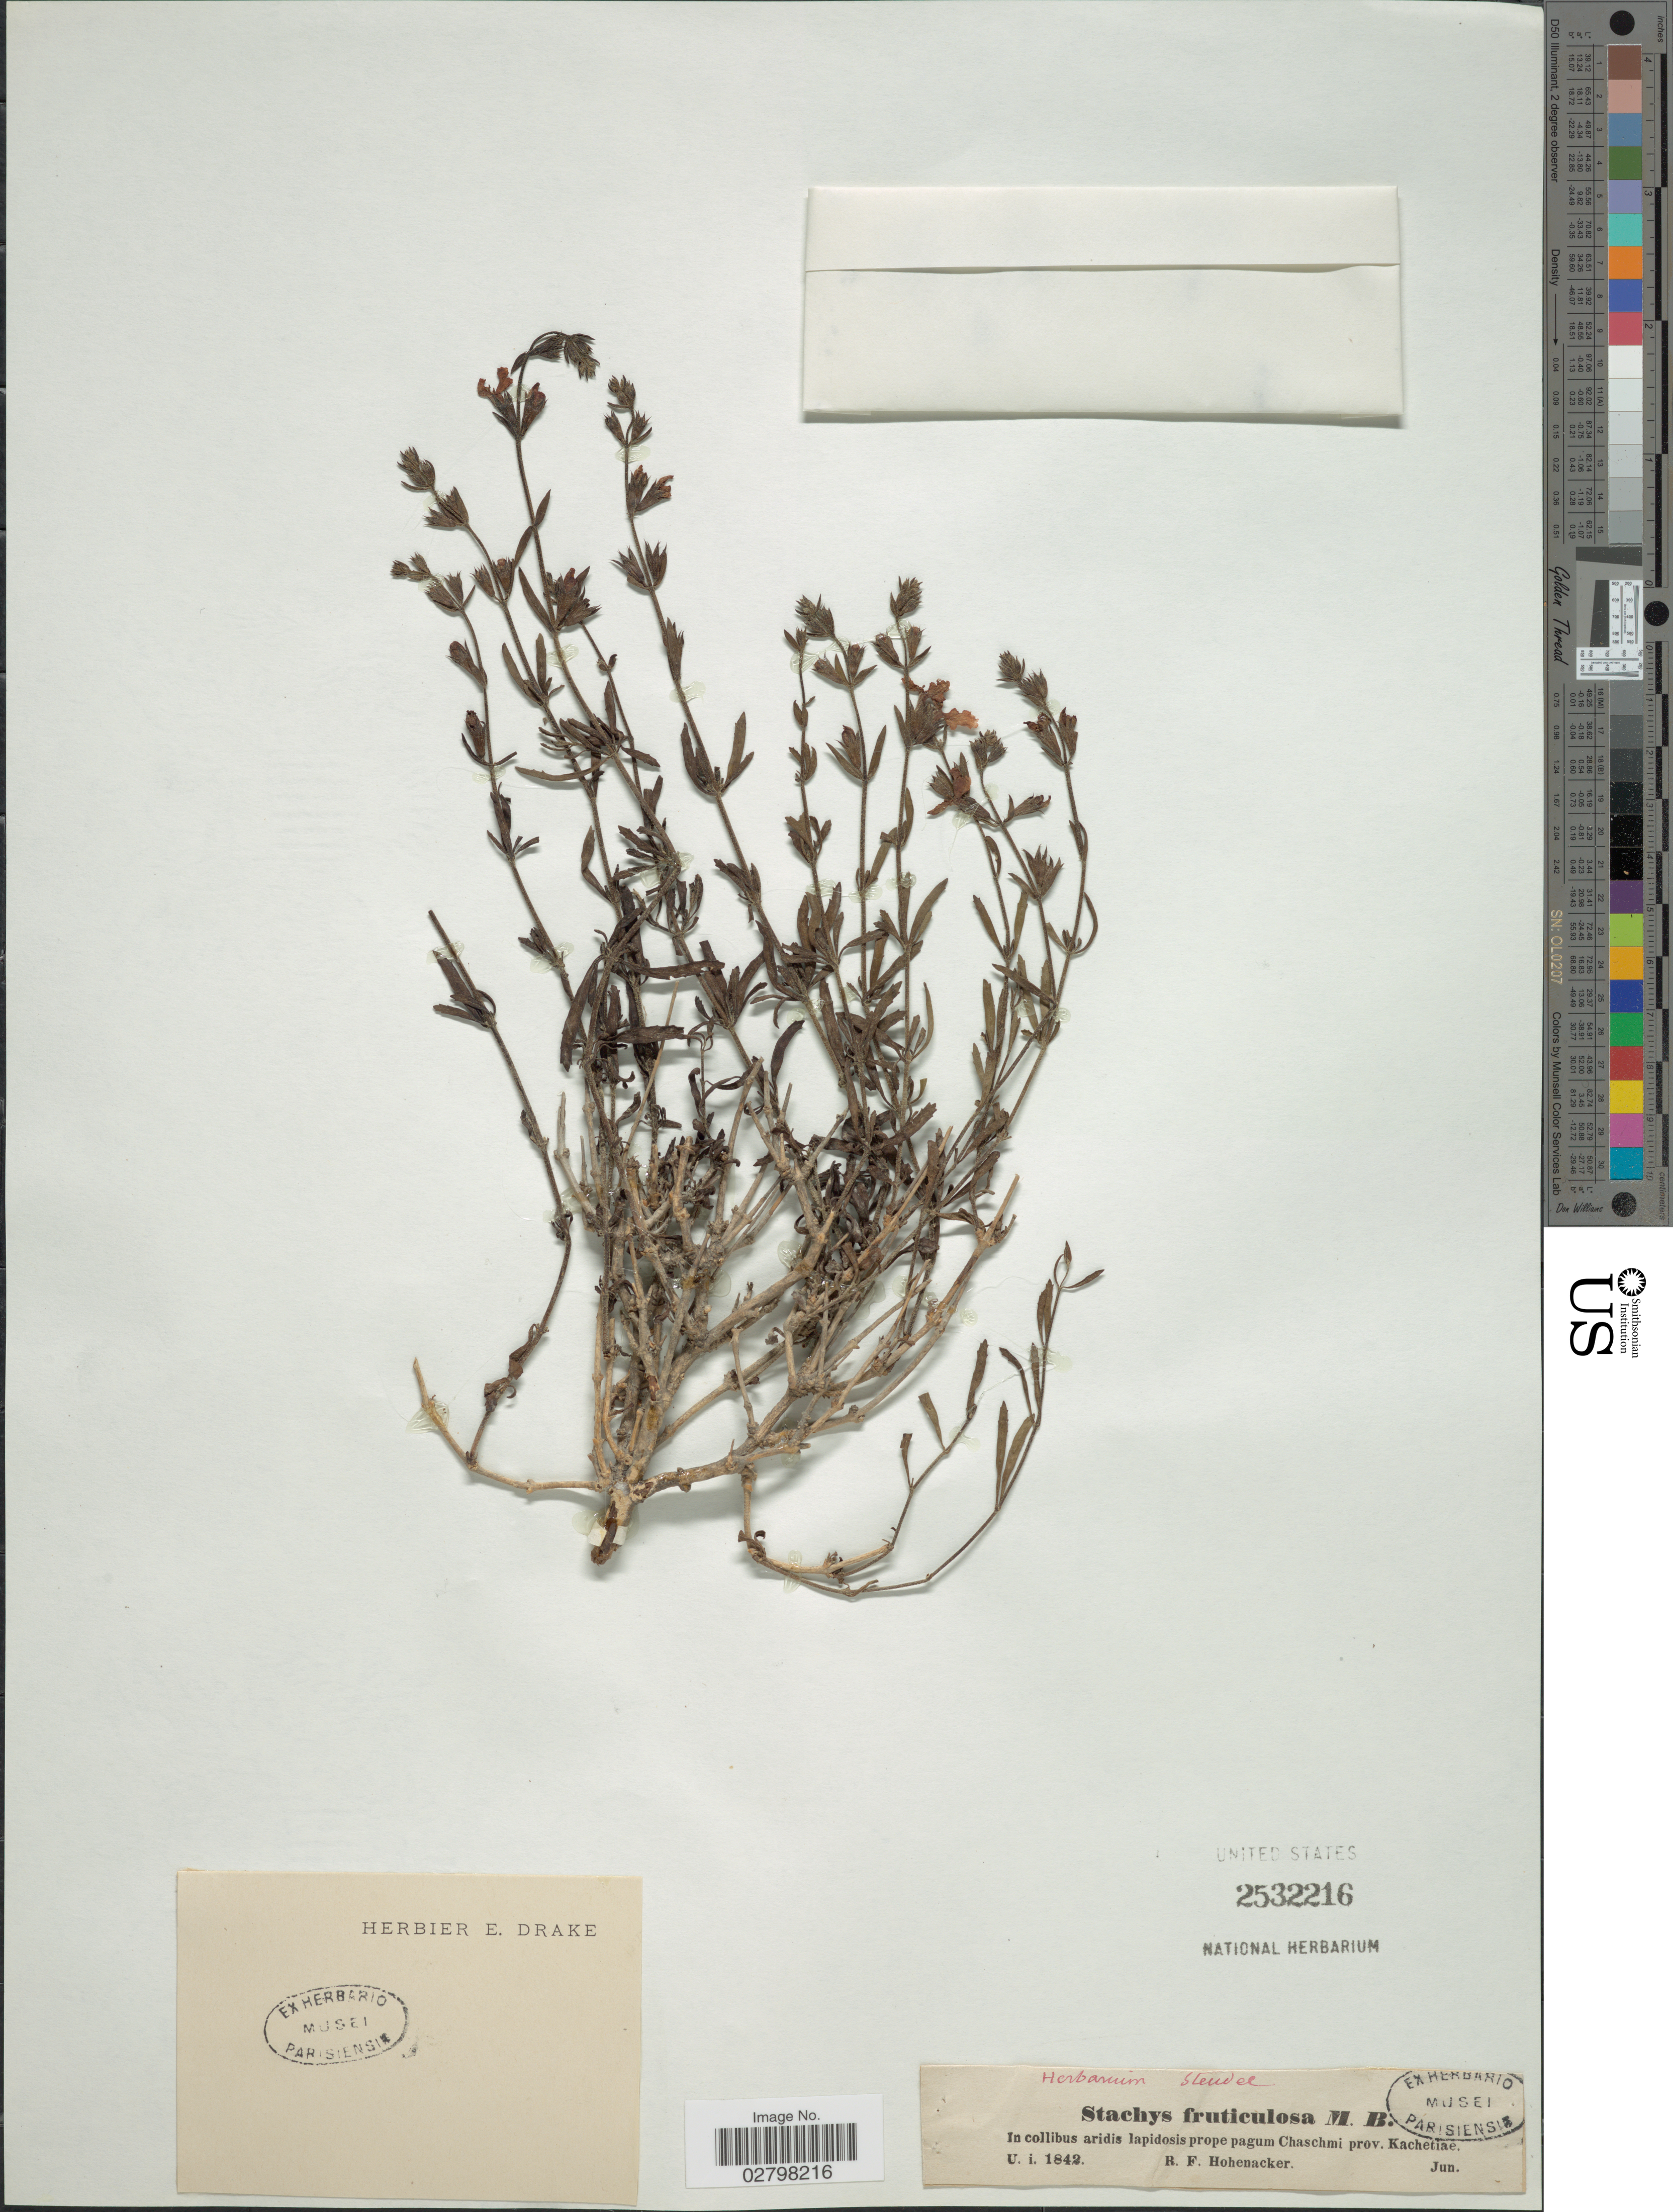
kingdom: Plantae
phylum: Tracheophyta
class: Magnoliopsida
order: Lamiales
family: Lamiaceae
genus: Stachys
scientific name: Stachys fruticulosa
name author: M. Bieb.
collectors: R. F. Hohenacker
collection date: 1842-06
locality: In collibus aridis lapidosis prope pagum Chaschmi prov. Kachetiae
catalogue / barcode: US 2532216